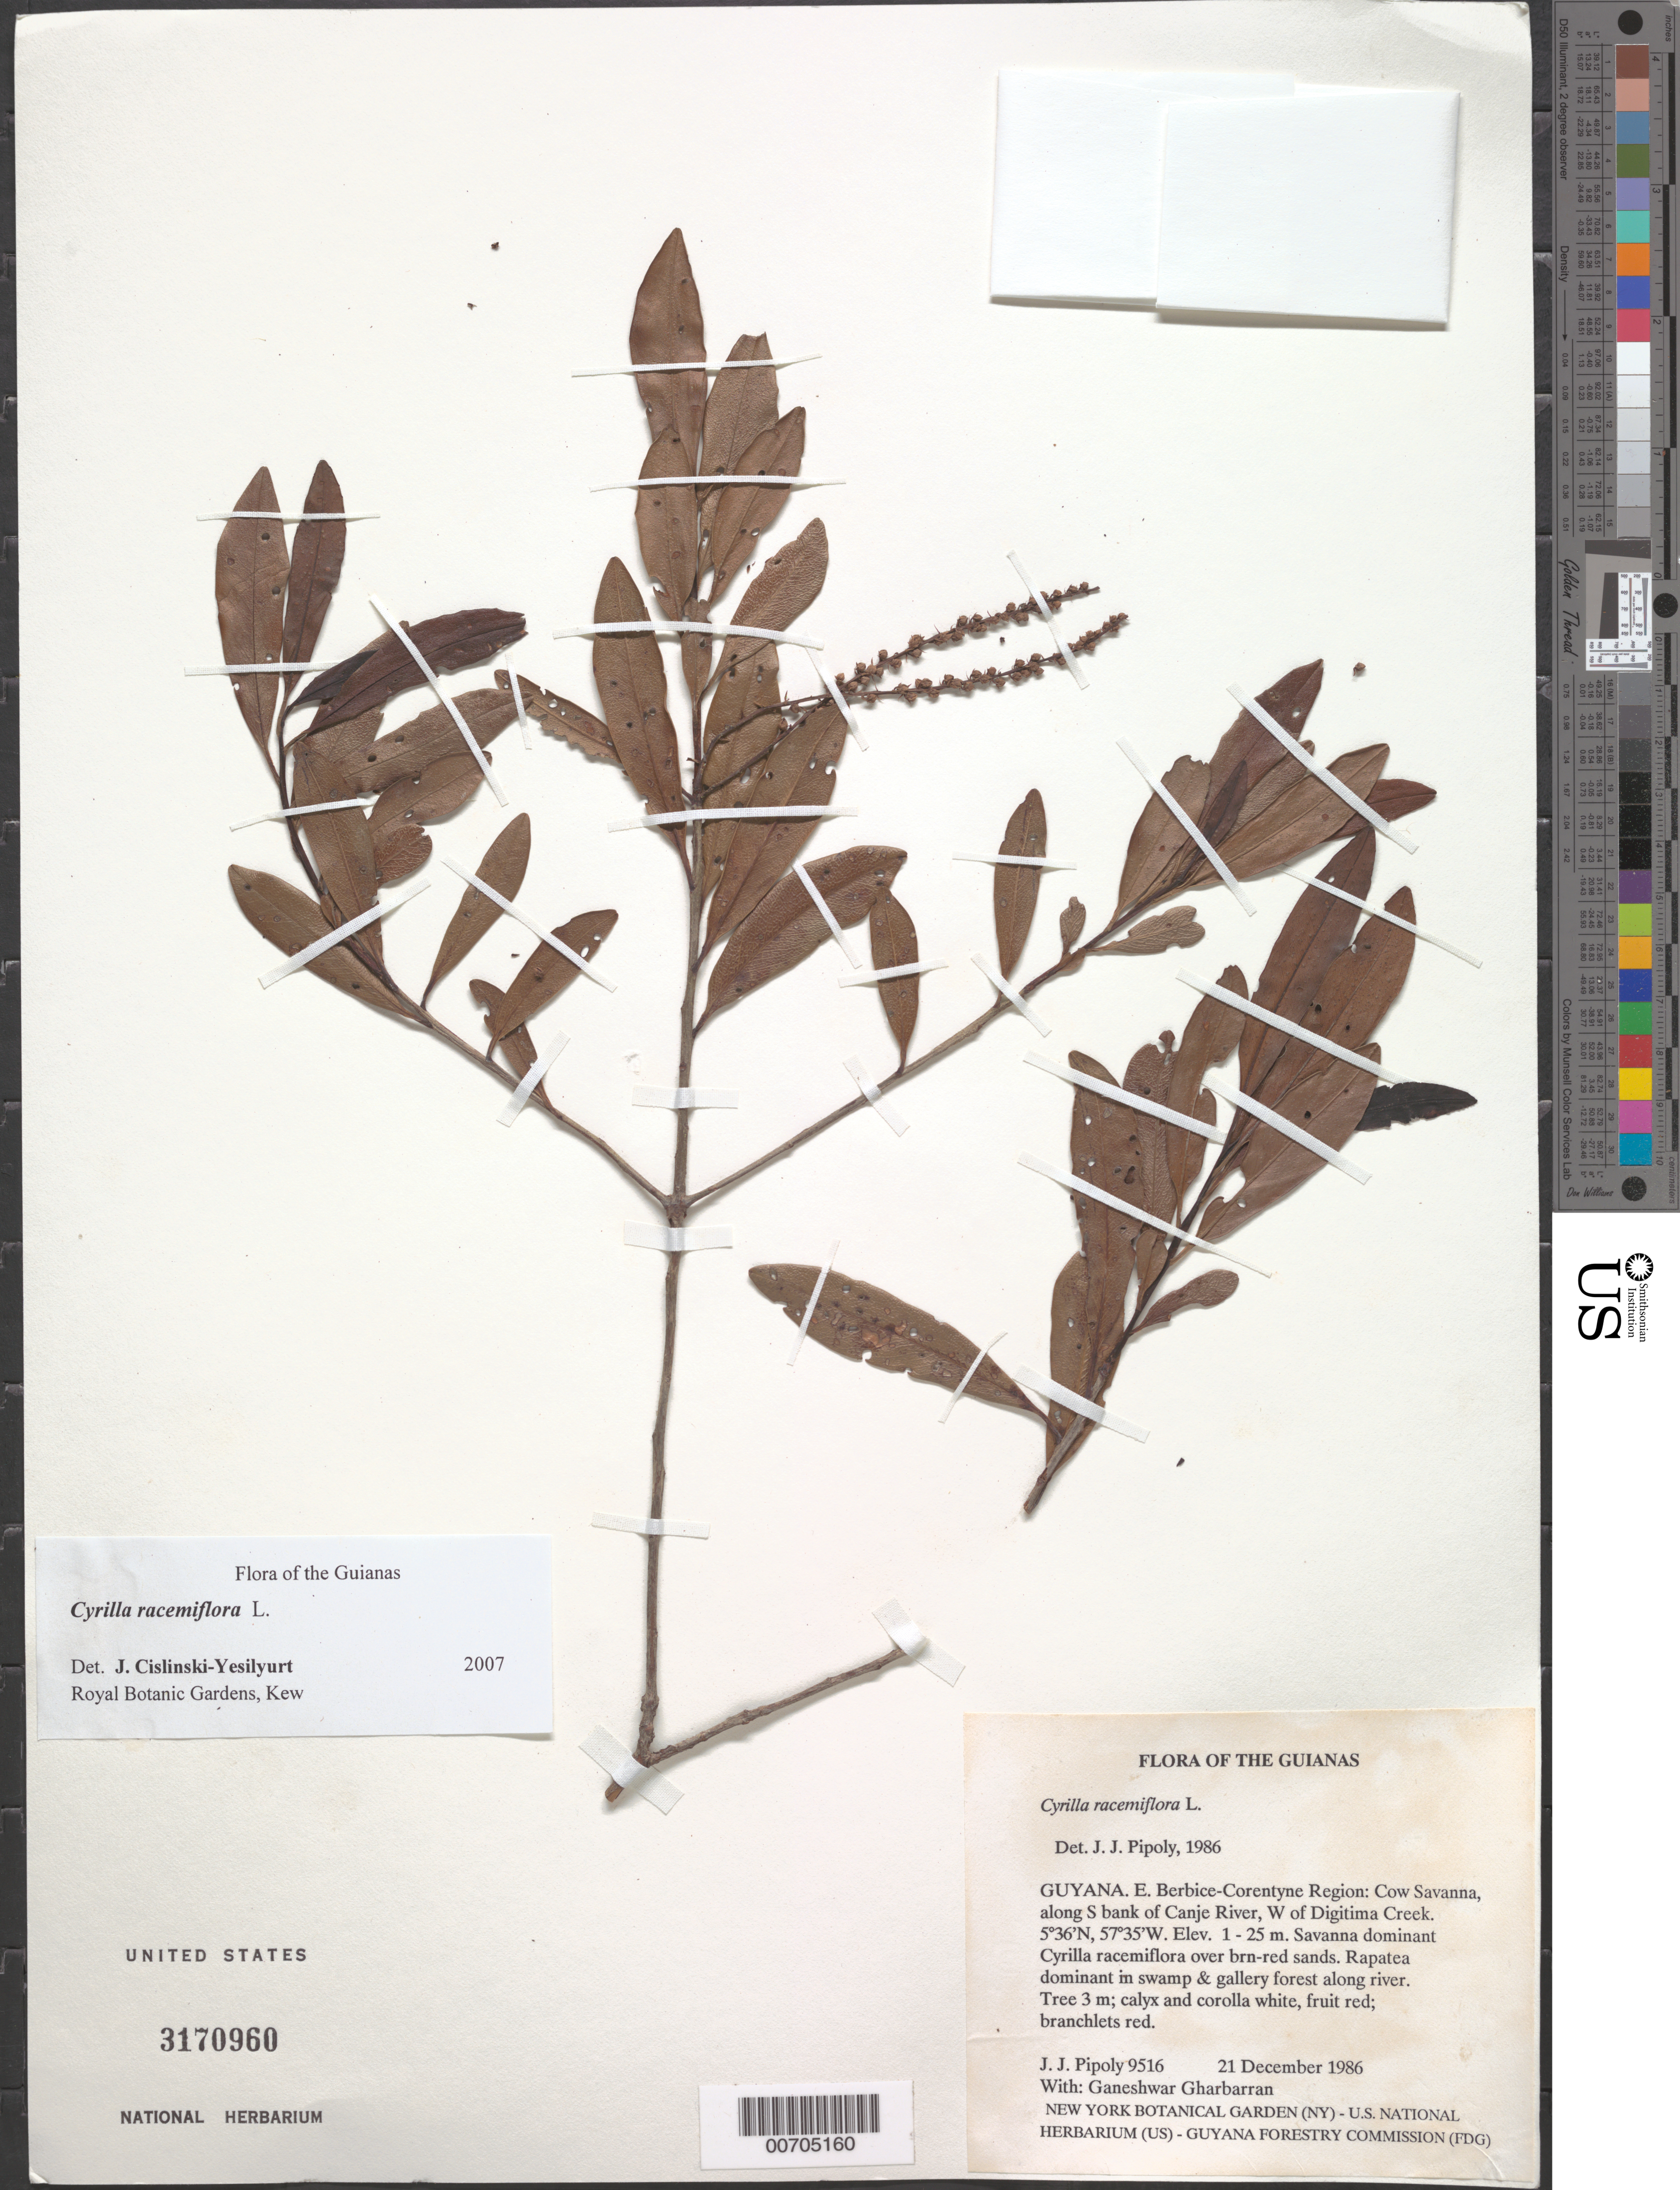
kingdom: Plantae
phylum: Tracheophyta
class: Magnoliopsida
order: Ericales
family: Cyrillaceae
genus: Cyrilla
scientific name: Cyrilla racemiflora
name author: L.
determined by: Yesilyurt, J. C.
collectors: J. J. Pipoly & G. Gharbarran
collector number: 9516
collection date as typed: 21 December 1986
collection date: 1986-12-21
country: Guyana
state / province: E. Berbice-Corentyne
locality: Cow savanna, along S bank of Canje River, W of Digitima Creek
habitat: Savanna dominant Cyrilla racemiflora over brn-red sands. Rapatea dominant in swamp & gallery forest along river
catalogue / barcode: US 3170906